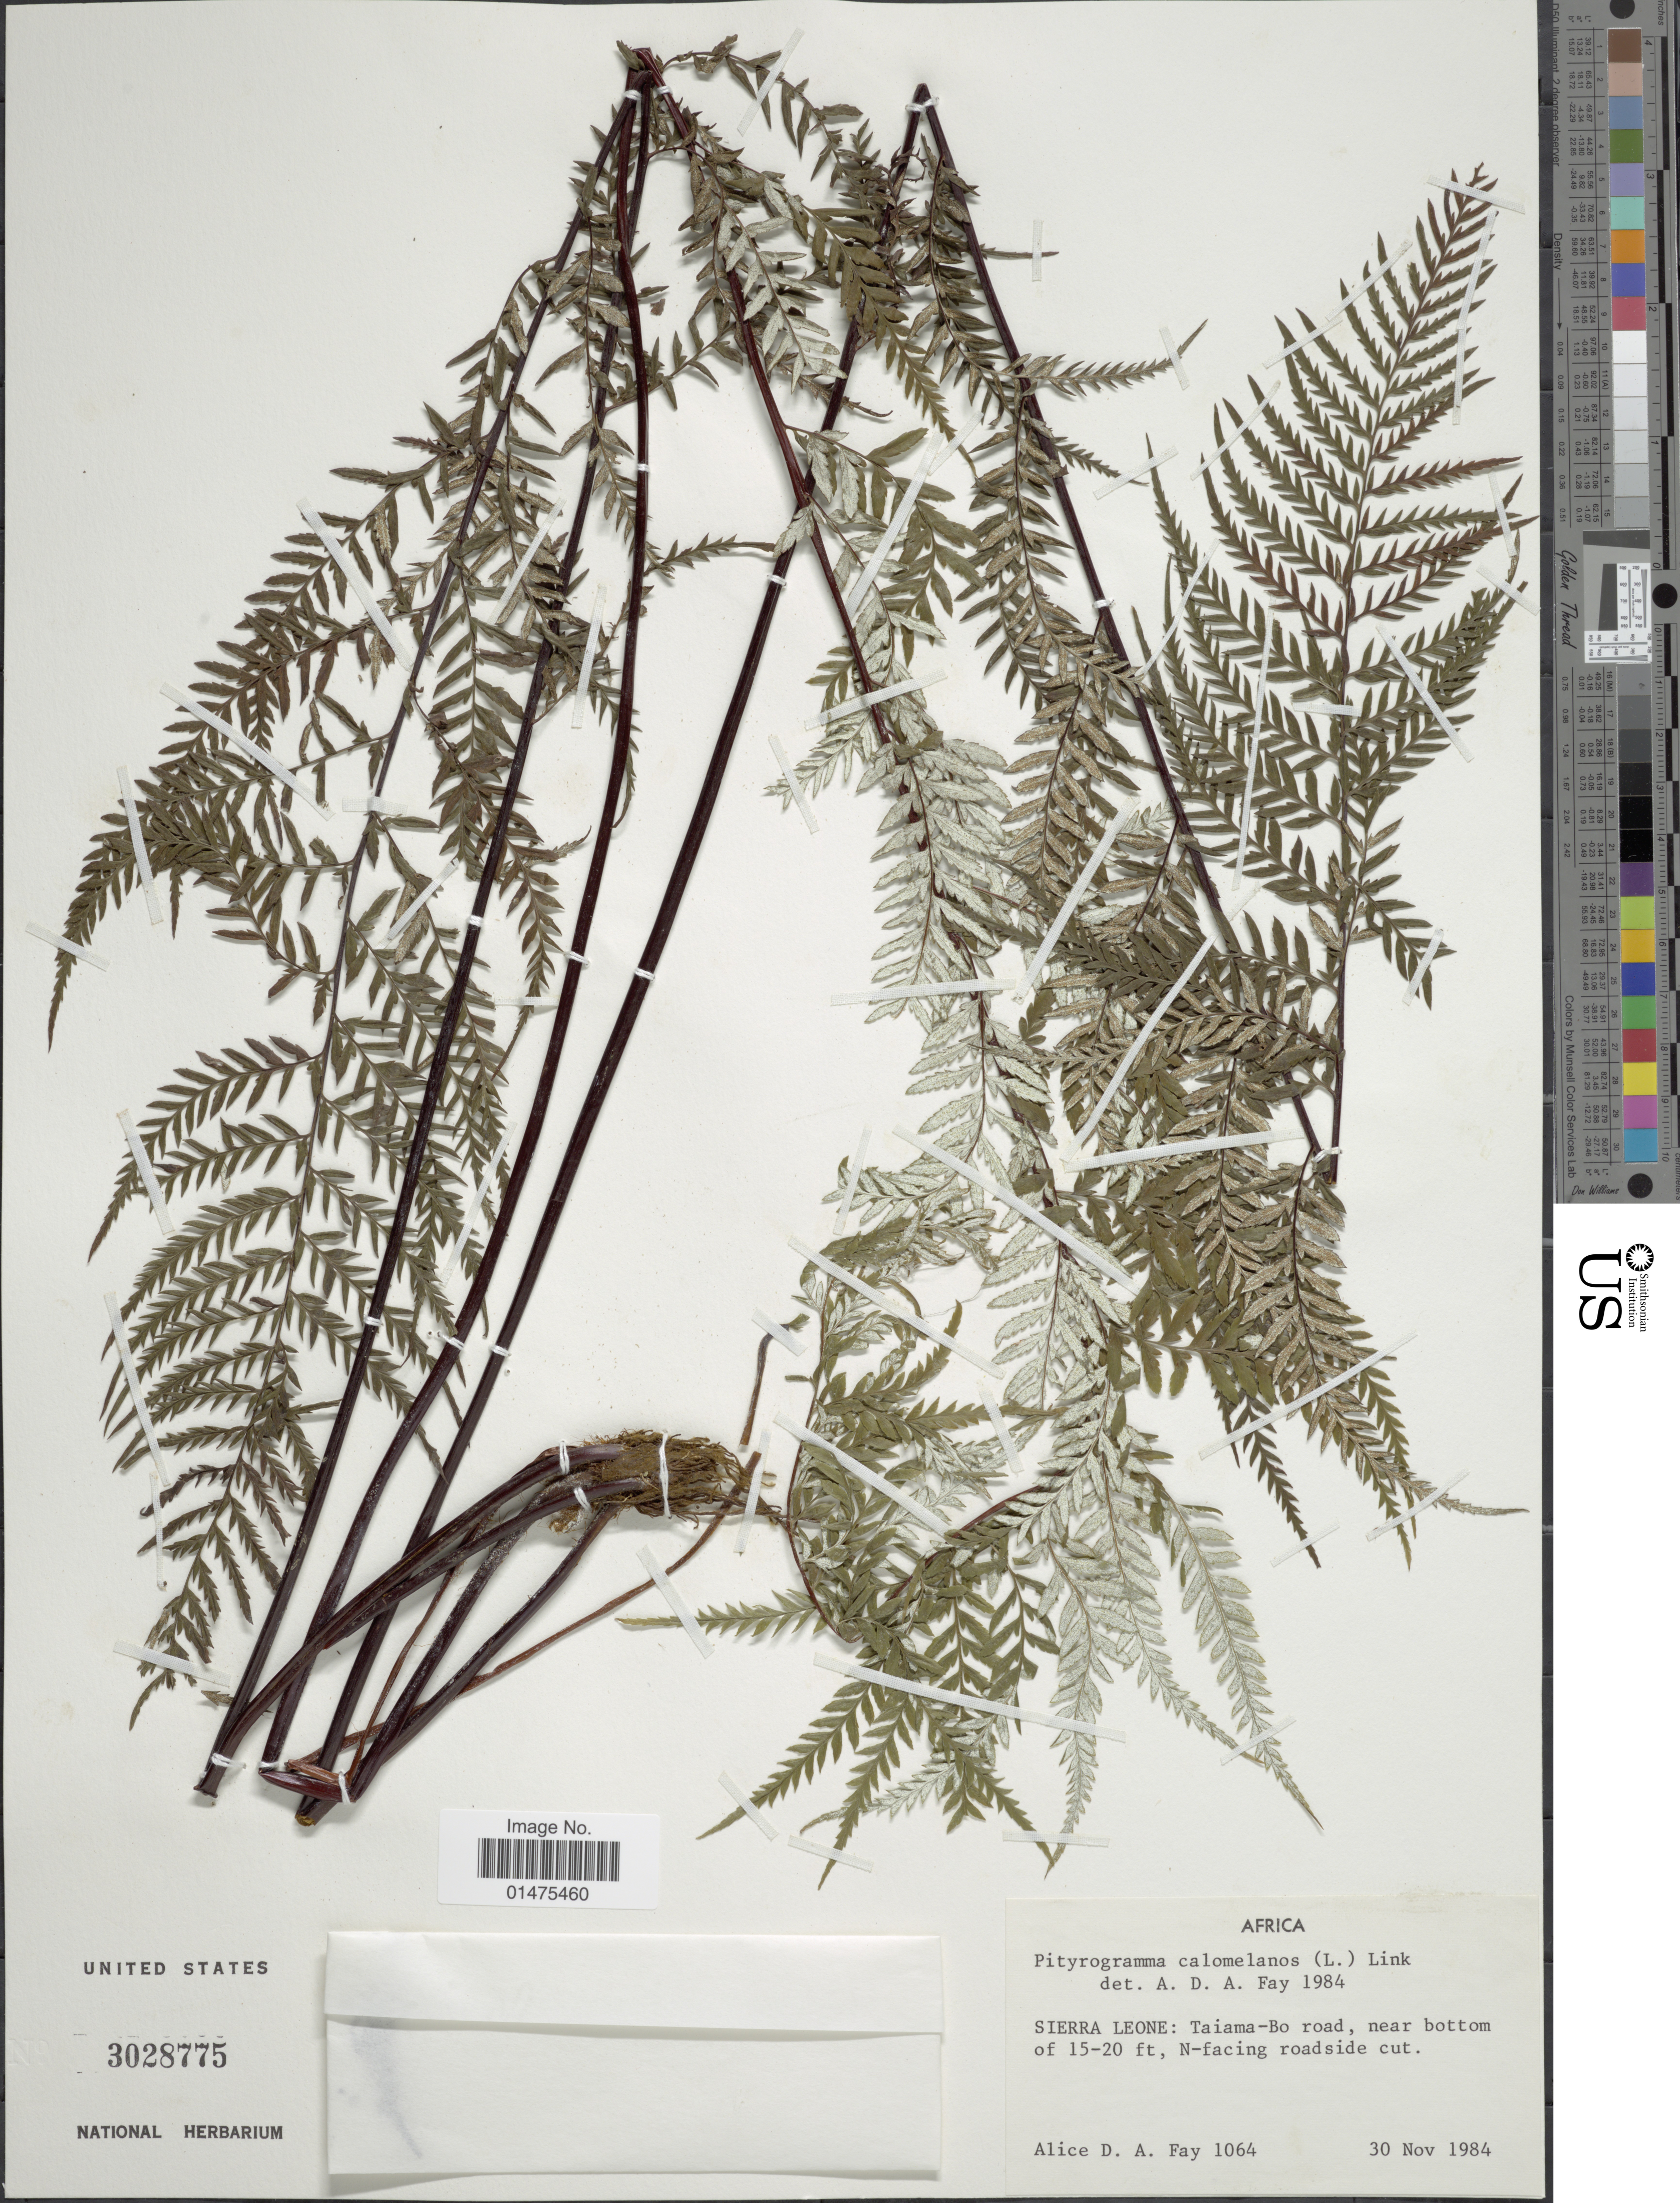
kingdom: Plantae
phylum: Tracheophyta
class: Polypodiopsida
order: Polypodiales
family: Pteridaceae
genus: Pityrogramma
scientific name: Pityrogramma calomelanos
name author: (L.) Link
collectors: A. Fay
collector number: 1064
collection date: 1984-11-30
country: Sierra Leone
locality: Taiama-Bo road, near bottom of 15-20 ft, N-facing roadside cut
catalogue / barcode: US 3028775